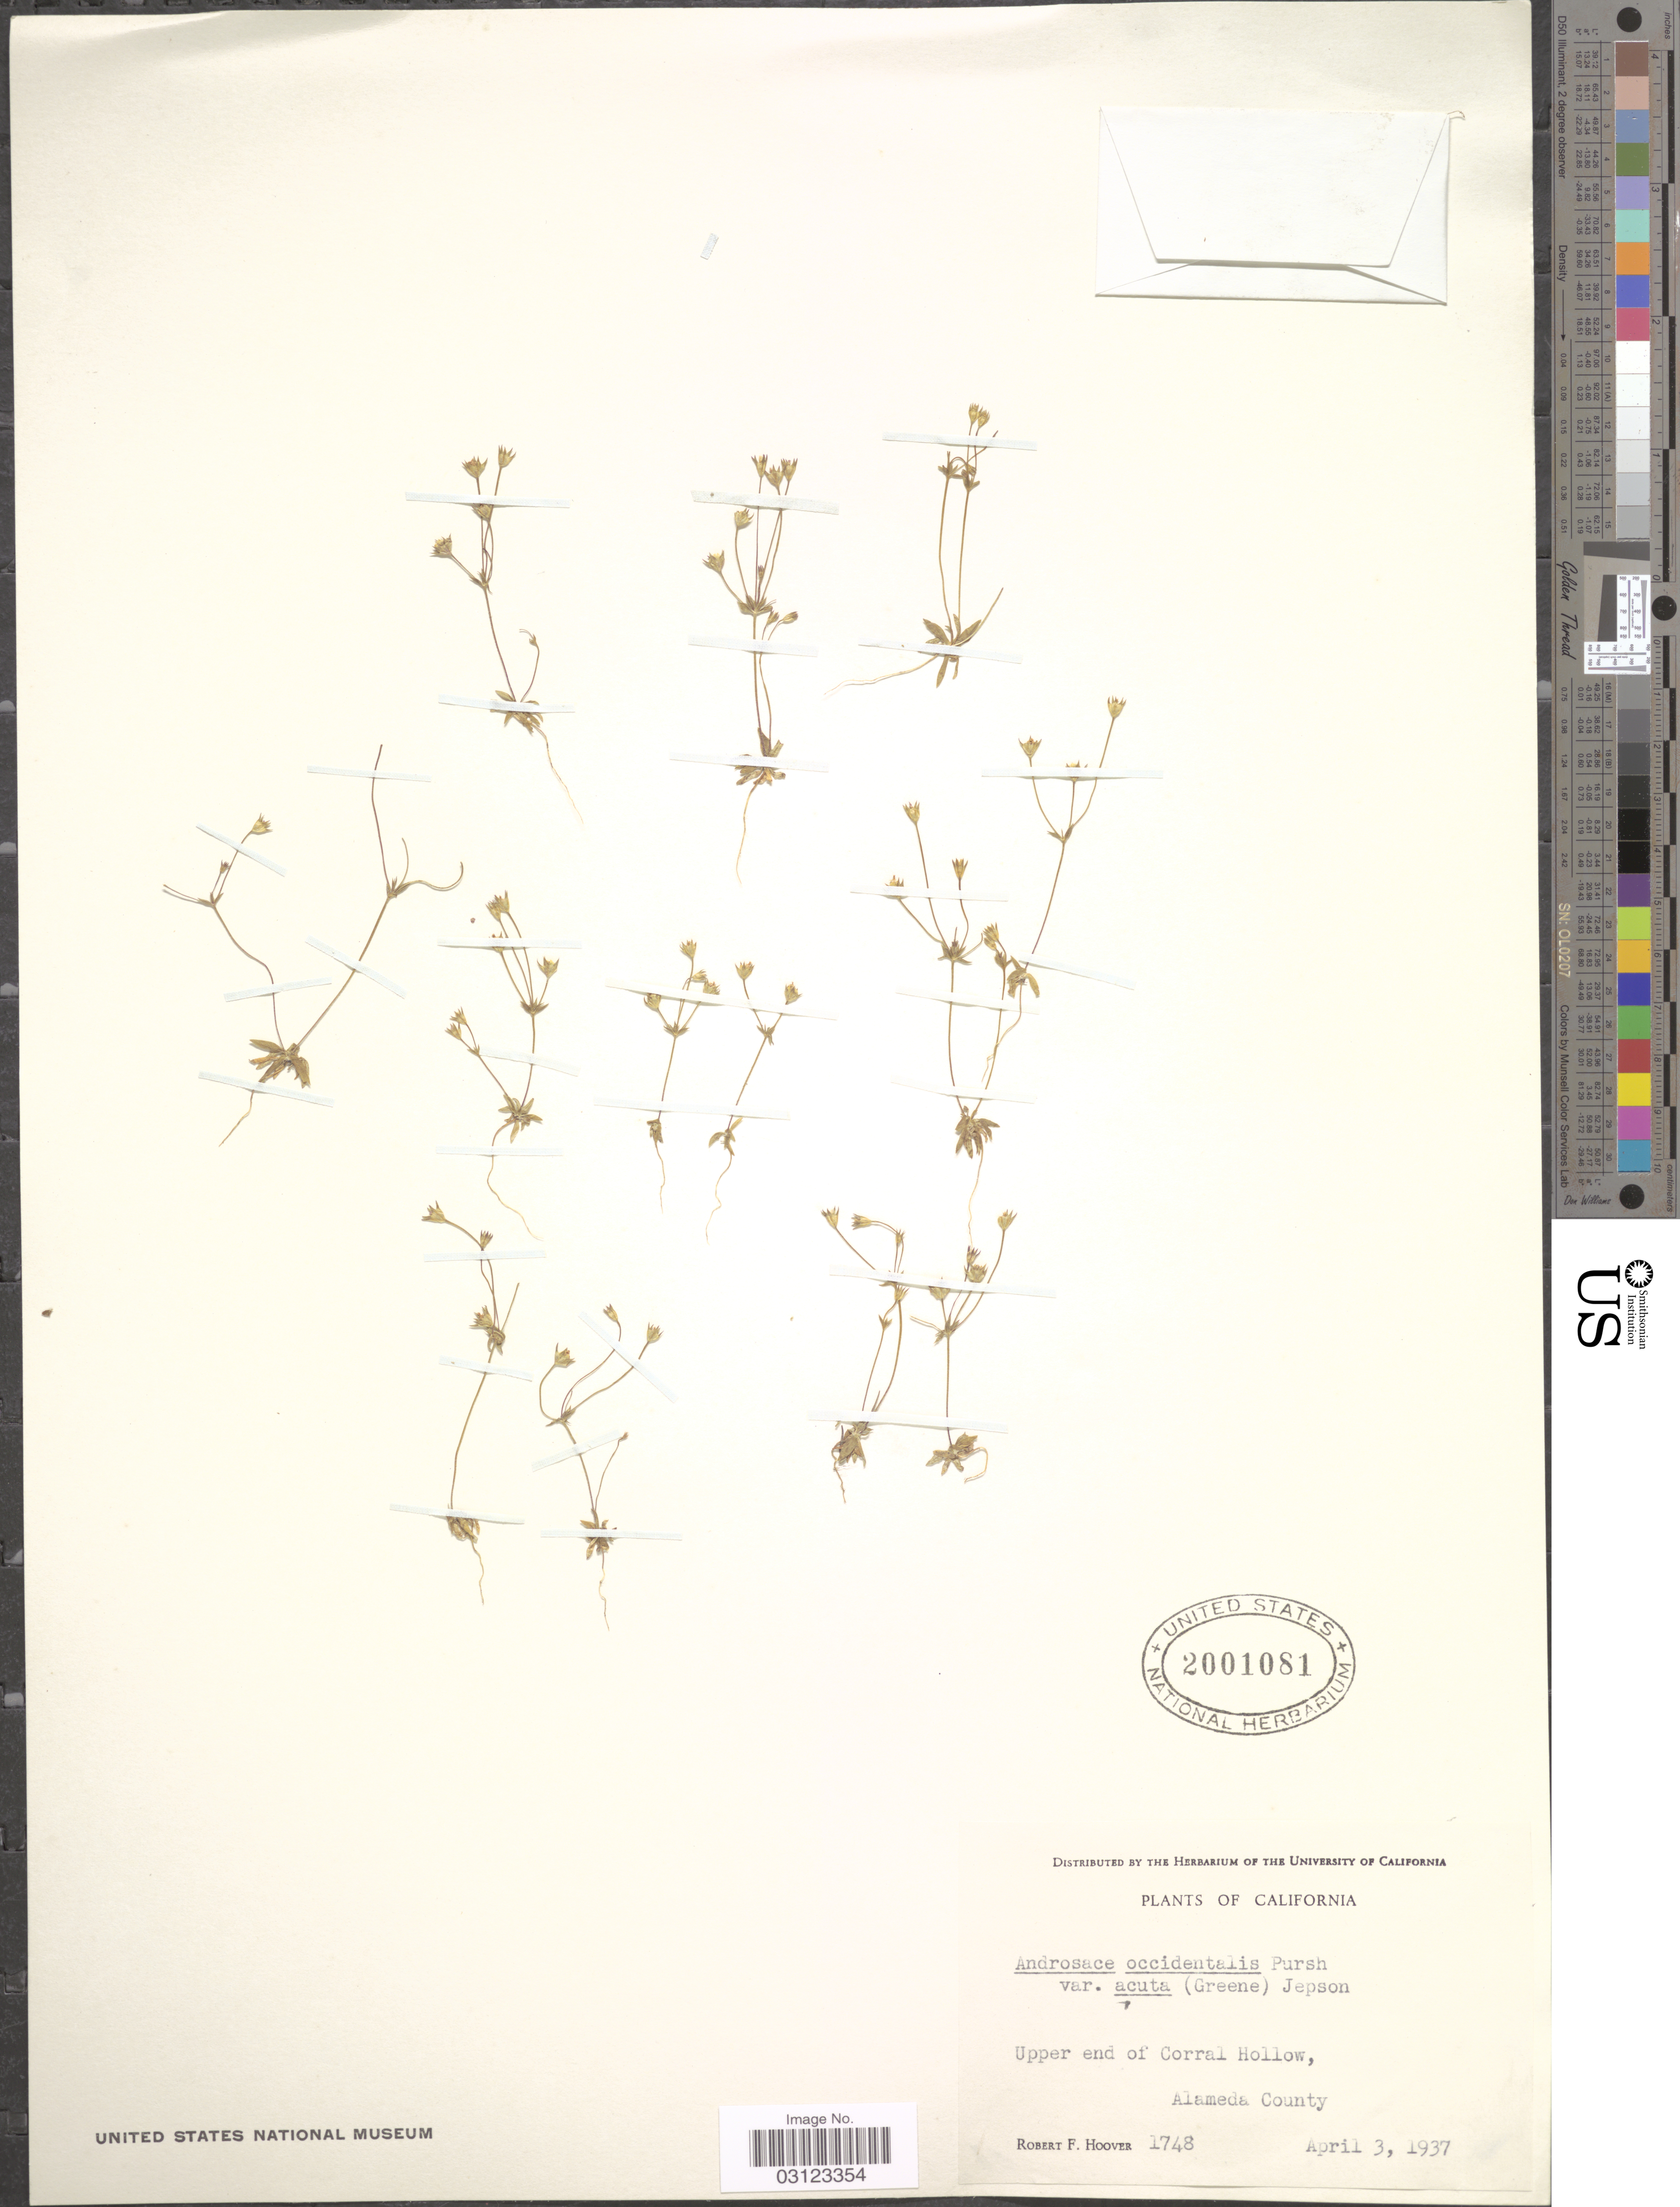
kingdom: Plantae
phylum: Tracheophyta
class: Magnoliopsida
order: Ericales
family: Primulaceae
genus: Androsace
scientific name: Androsace occidentalis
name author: (Pursh) Pursh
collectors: R. F. Hoover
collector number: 1748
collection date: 1937-04-03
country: United States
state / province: California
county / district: Alameda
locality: Upper end of Corral Hollow, Alameda County.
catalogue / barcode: US 2001081